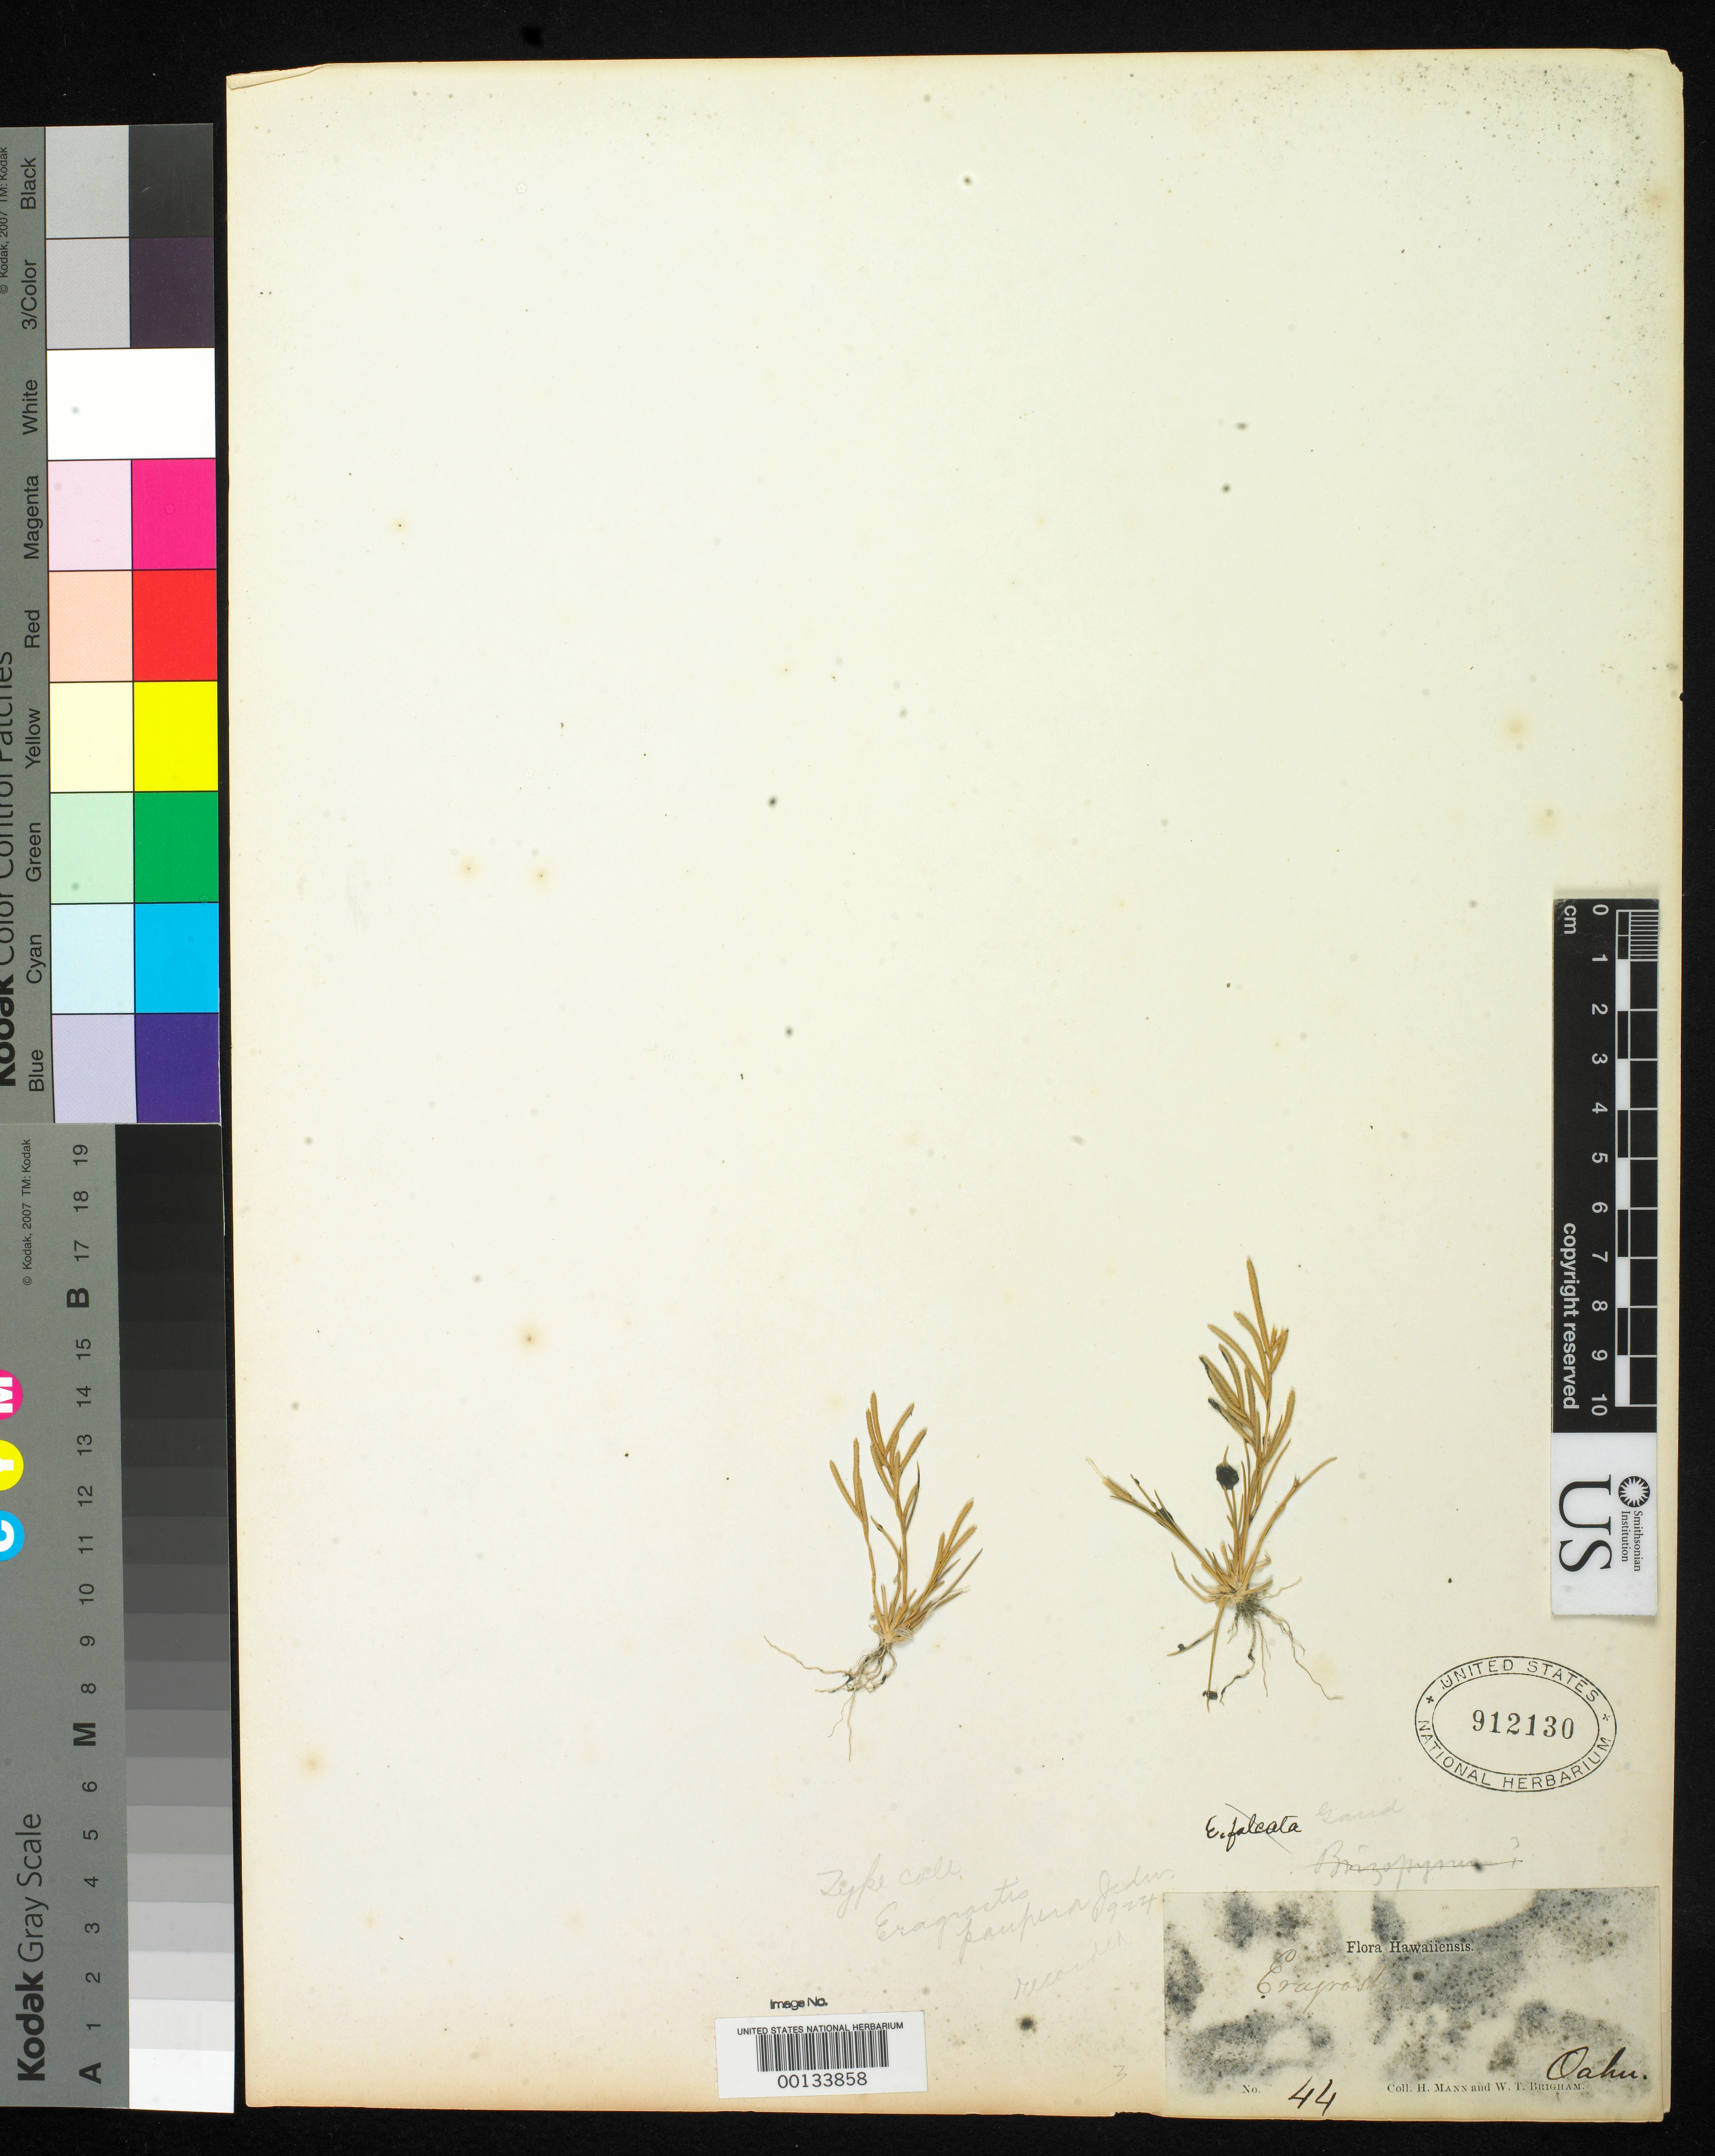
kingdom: Plantae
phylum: Tracheophyta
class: Liliopsida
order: Poales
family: Poaceae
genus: Eragrostis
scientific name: Eragrostis paupera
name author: Jedwabn.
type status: Isotype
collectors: H. Mann & W. T. Brigham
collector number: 44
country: United States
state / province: Hawaii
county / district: Honolulu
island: Oahu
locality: Oahu Insulae, Sandwicenses.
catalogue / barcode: US 912130